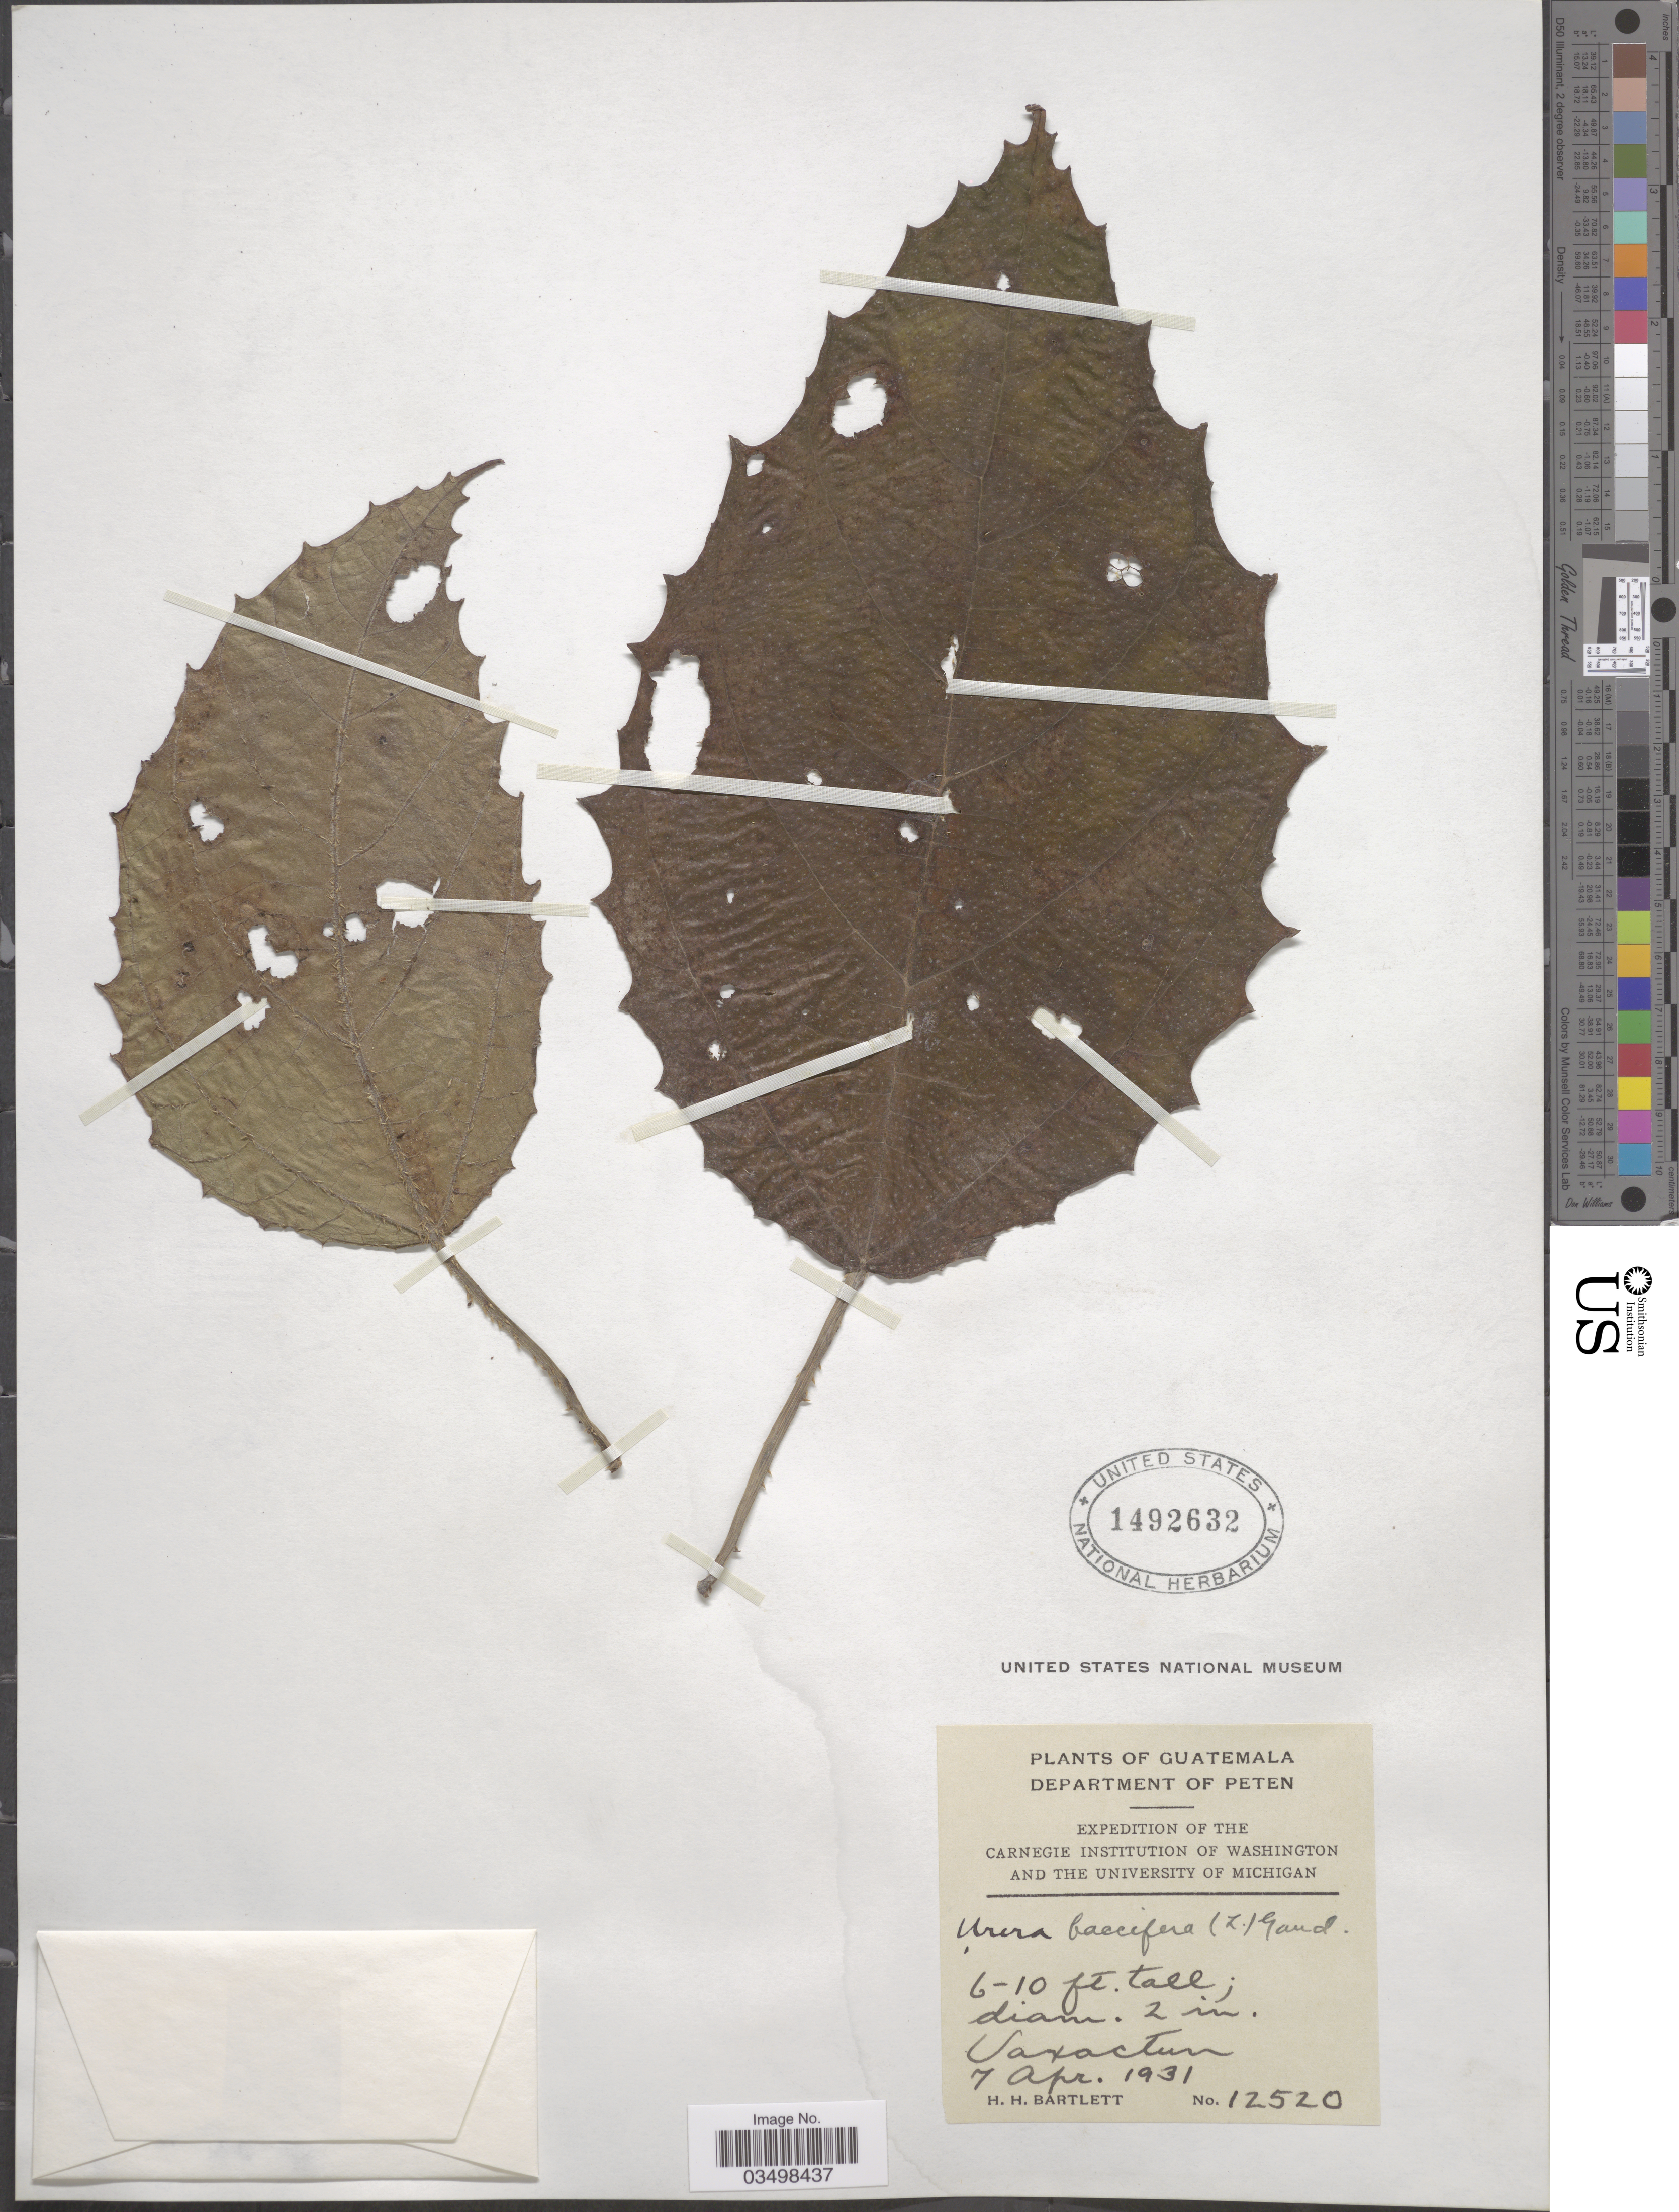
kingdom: Plantae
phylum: Tracheophyta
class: Magnoliopsida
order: Rosales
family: Urticaceae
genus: Urera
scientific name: Urera baccifera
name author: (L.) Gaudich. ex Wedd.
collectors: H. H. Bartlett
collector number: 12520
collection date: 1931-04-07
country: Guatemala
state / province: El Peten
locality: Department of Peten. Uaxactun.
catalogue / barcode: US 1492632